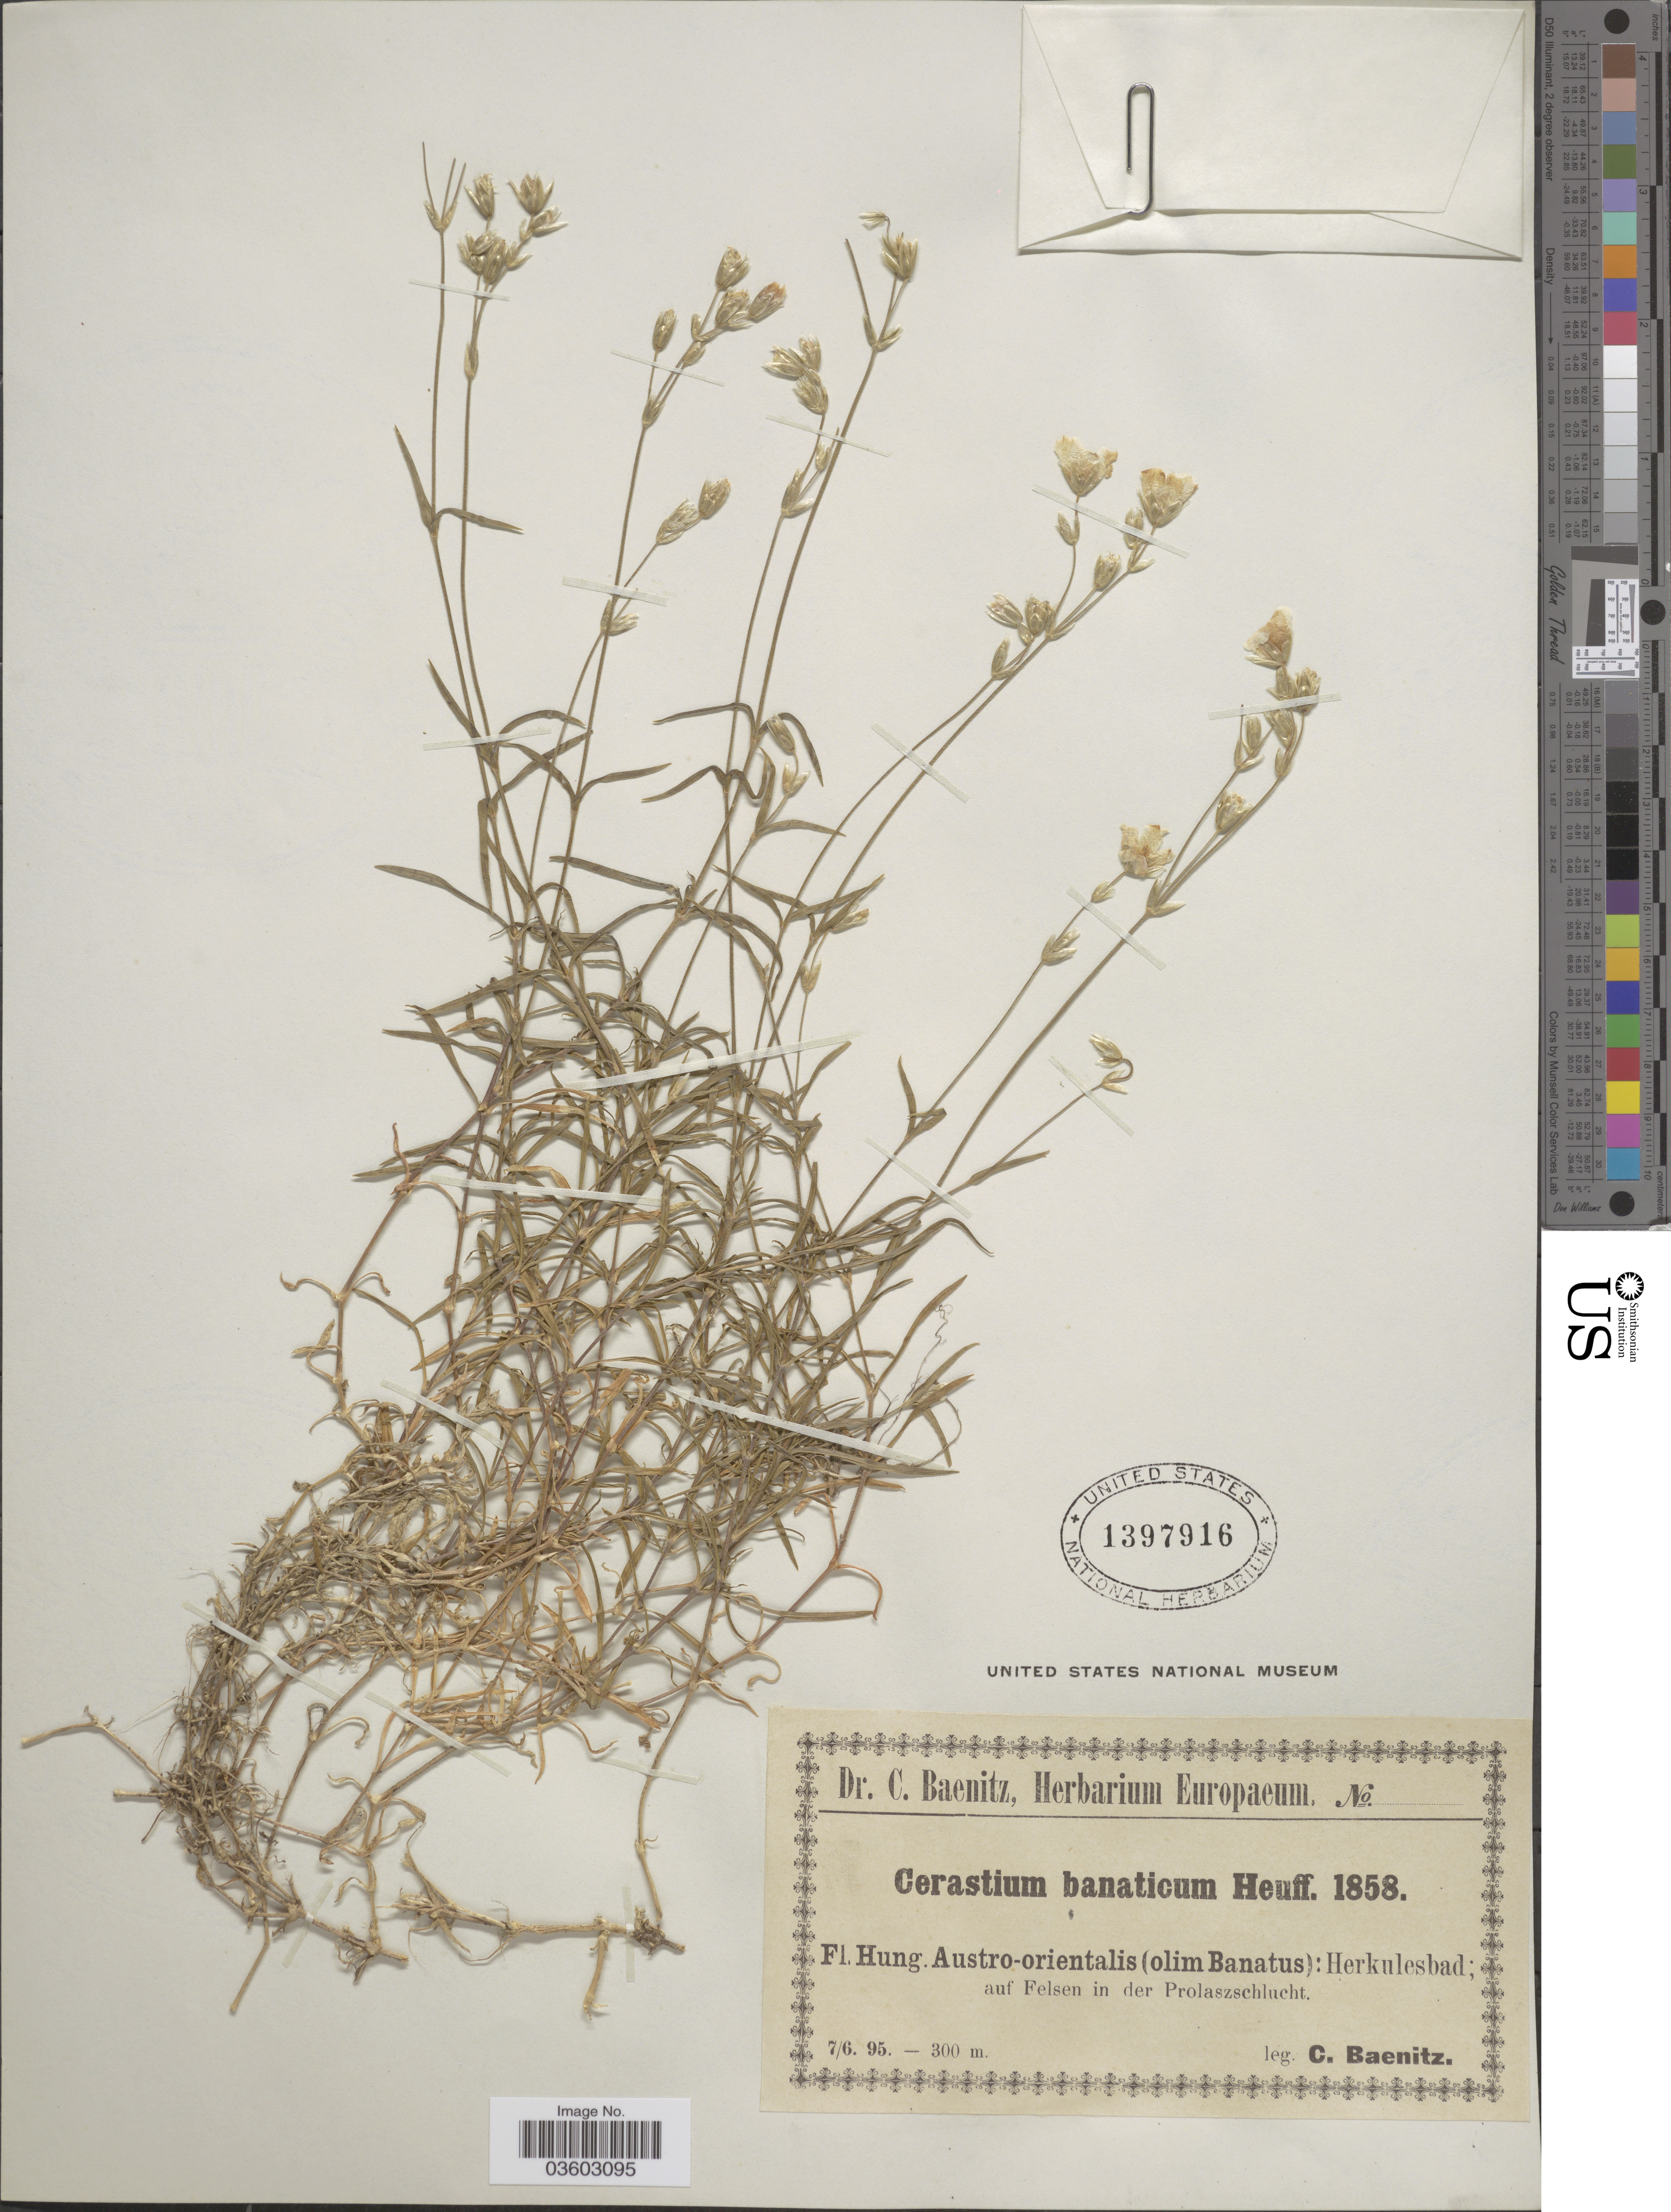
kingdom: Plantae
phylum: Tracheophyta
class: Magnoliopsida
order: Caryophyllales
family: Caryophyllaceae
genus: Cerastium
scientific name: Cerastium banaticum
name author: (Rochel) Heuff.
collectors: C. G. Baenitz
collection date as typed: Transcribed d/m/y: 7/6/95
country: Hungary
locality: Hung. Austro-orientalis (olim Banatus): Herkulesbad; auf Felsen in der Prolaszschlucht.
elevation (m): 300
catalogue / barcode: US 1397916